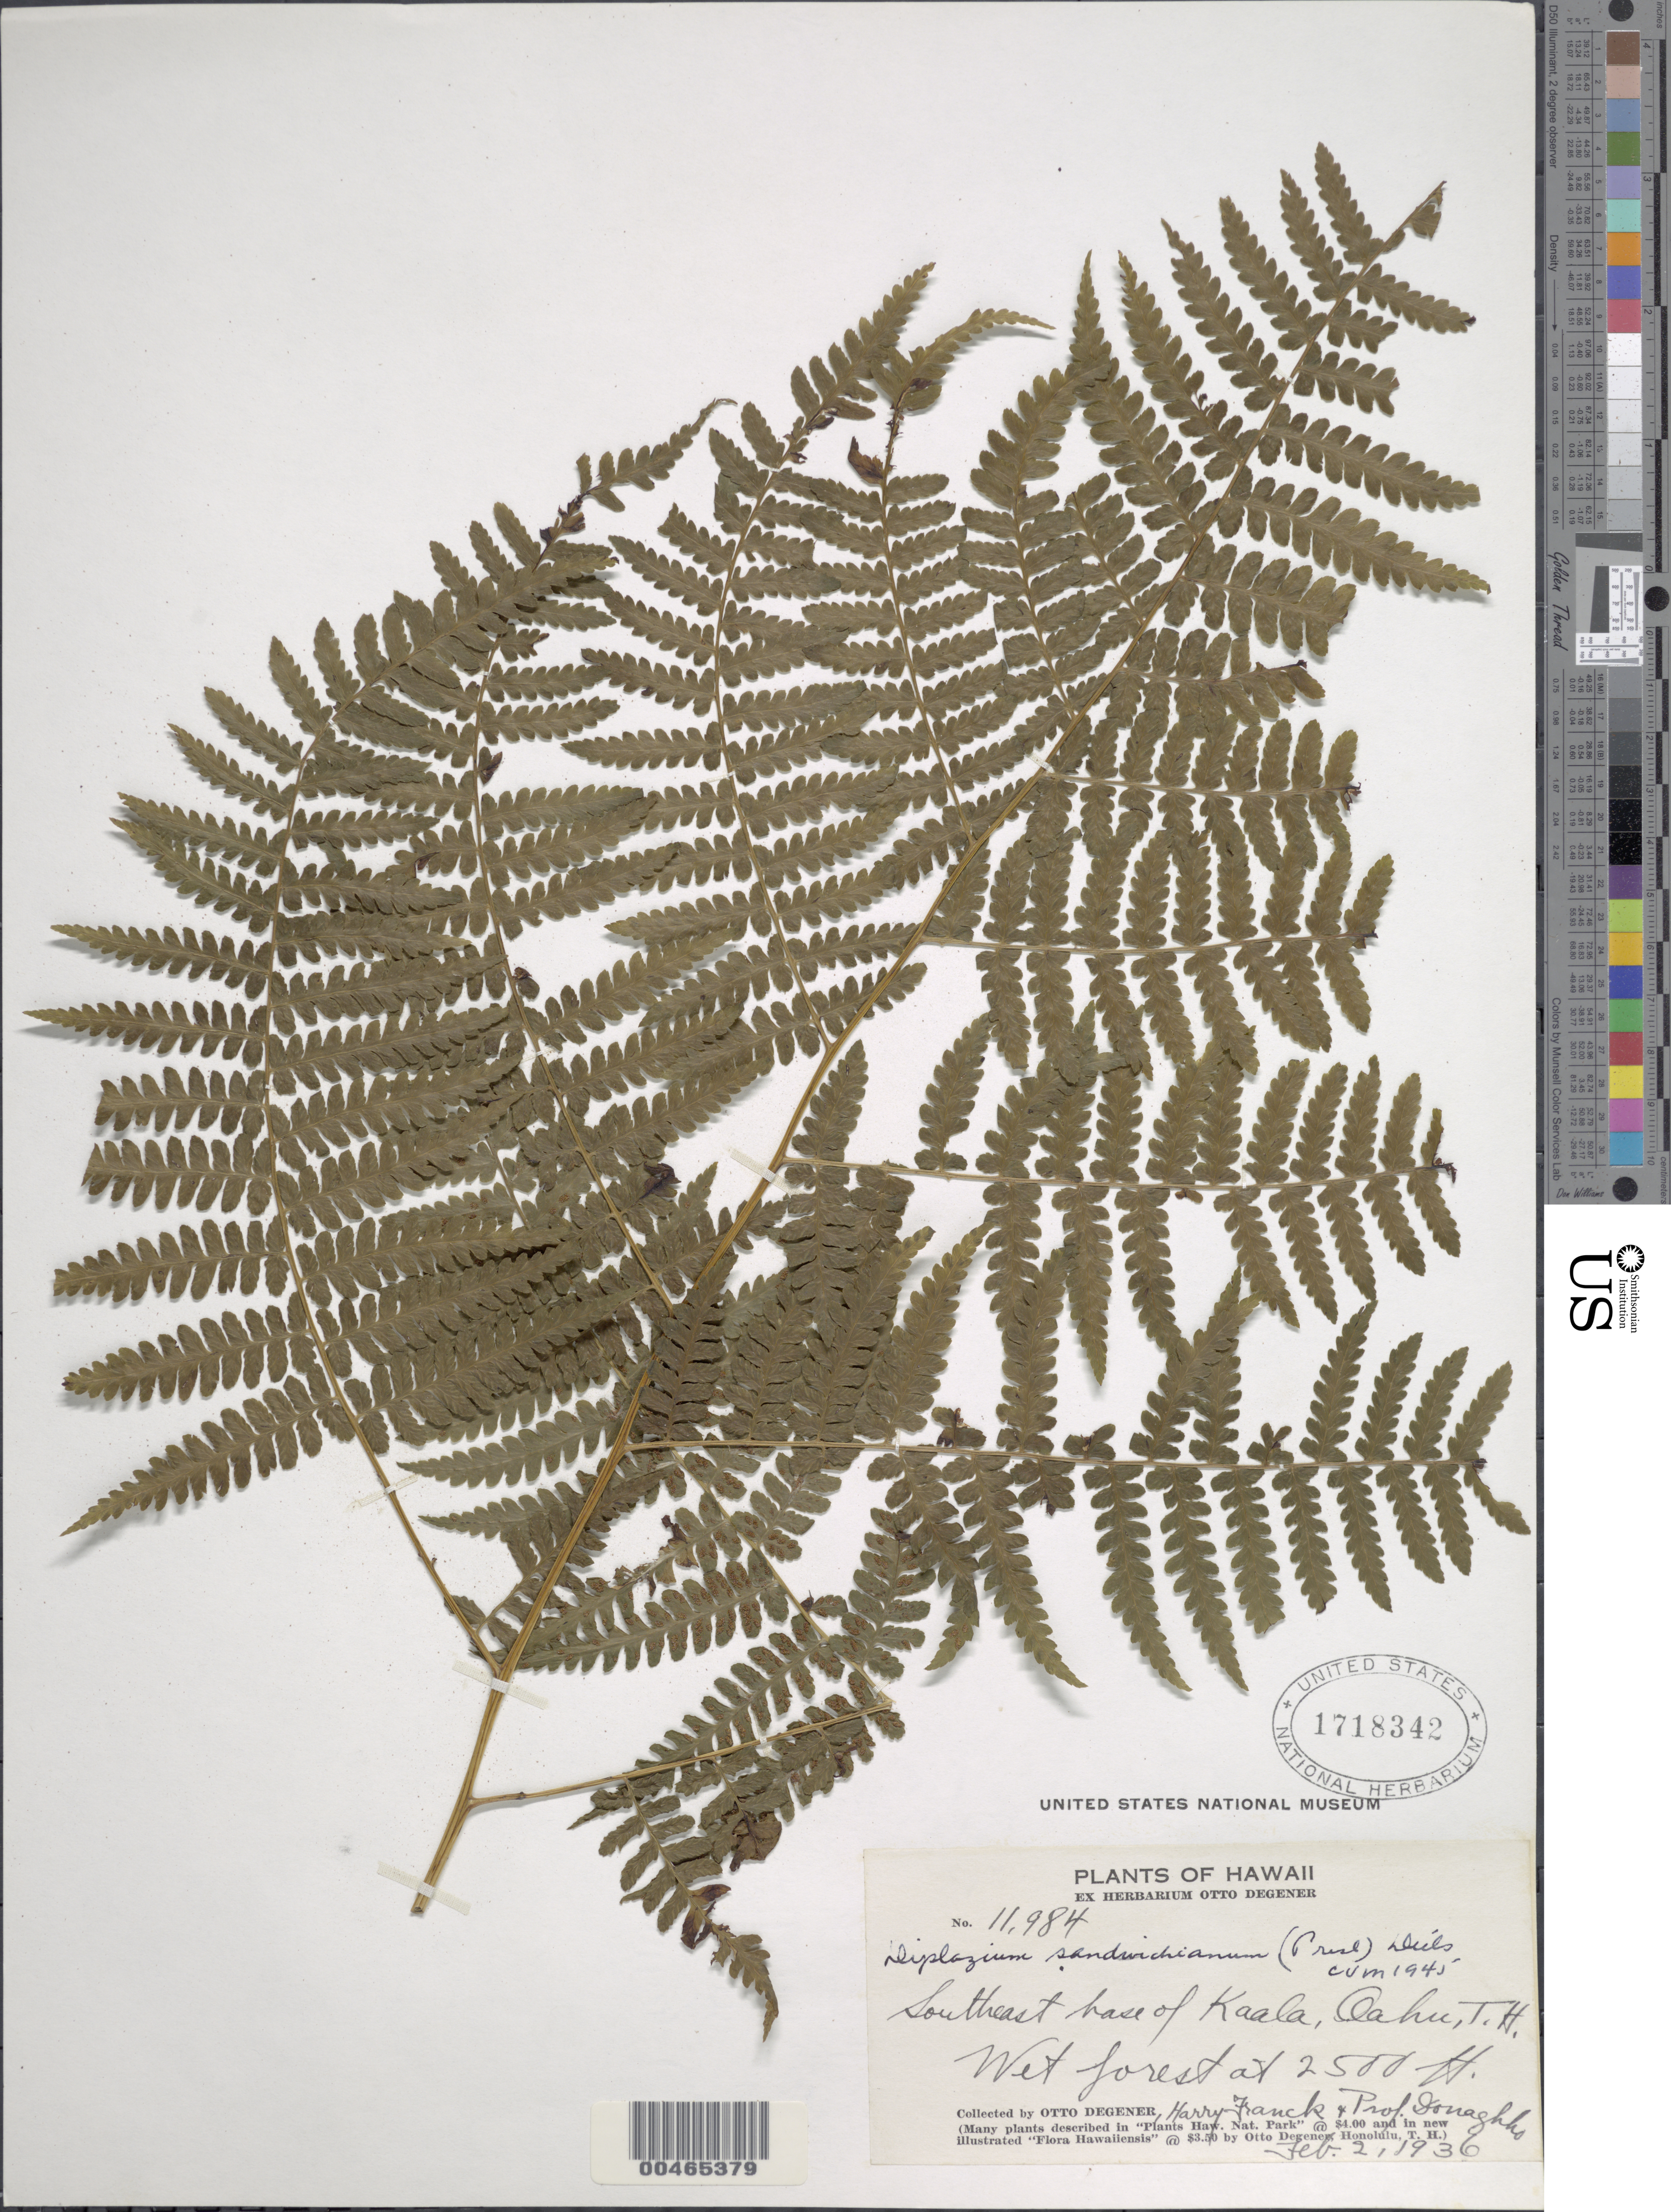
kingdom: Plantae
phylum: Tracheophyta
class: Polypodiopsida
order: Polypodiales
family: Athyriaceae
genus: Diplazium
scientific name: Diplazium sandwichianum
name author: (C. Presl) Diels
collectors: O. Degener, H. Franck & P. Donaghho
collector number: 11984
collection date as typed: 2 Feb 1936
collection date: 1936-02-02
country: United States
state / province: Hawaii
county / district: Honolulu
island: Oahu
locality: SE base of Kaala, Oahu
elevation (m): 762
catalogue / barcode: US 1718342